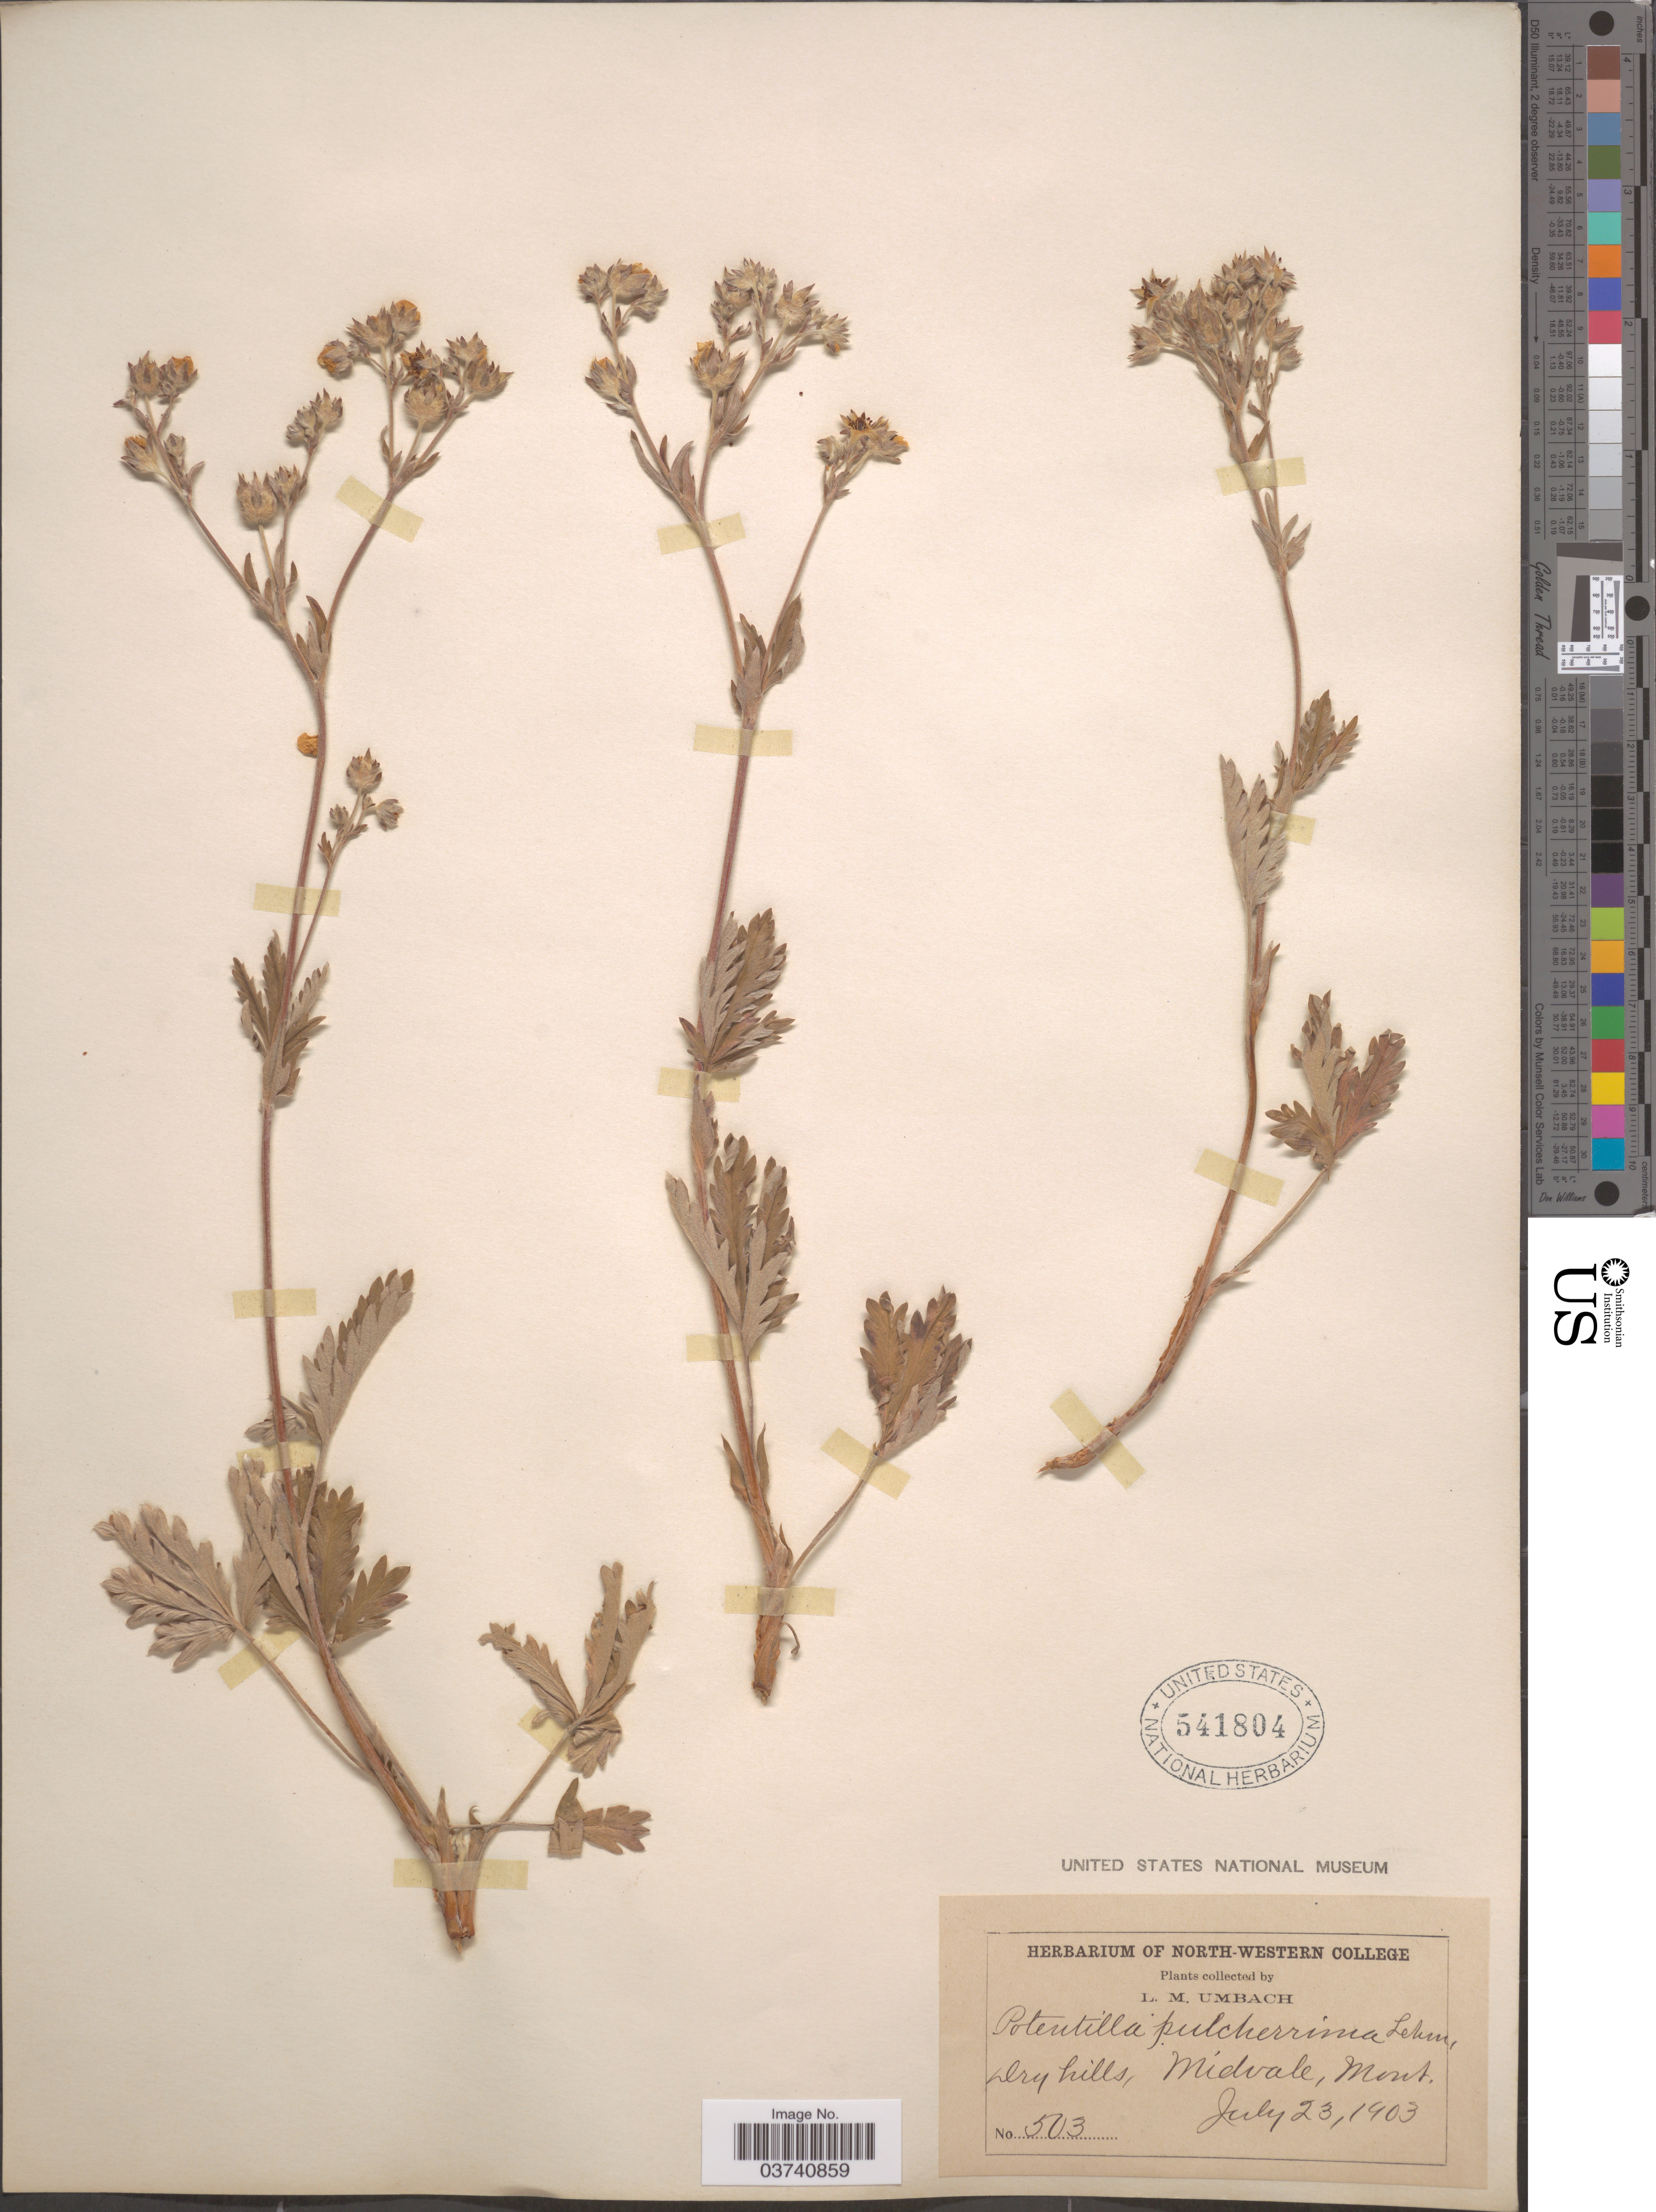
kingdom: Plantae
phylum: Tracheophyta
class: Magnoliopsida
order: Rosales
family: Rosaceae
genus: Potentilla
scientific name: Potentilla pulcherrima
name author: Lehm.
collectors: L. M. Umbach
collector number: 503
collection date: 1903-07-23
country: United States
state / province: Montana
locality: Midvale.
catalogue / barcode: US 541804